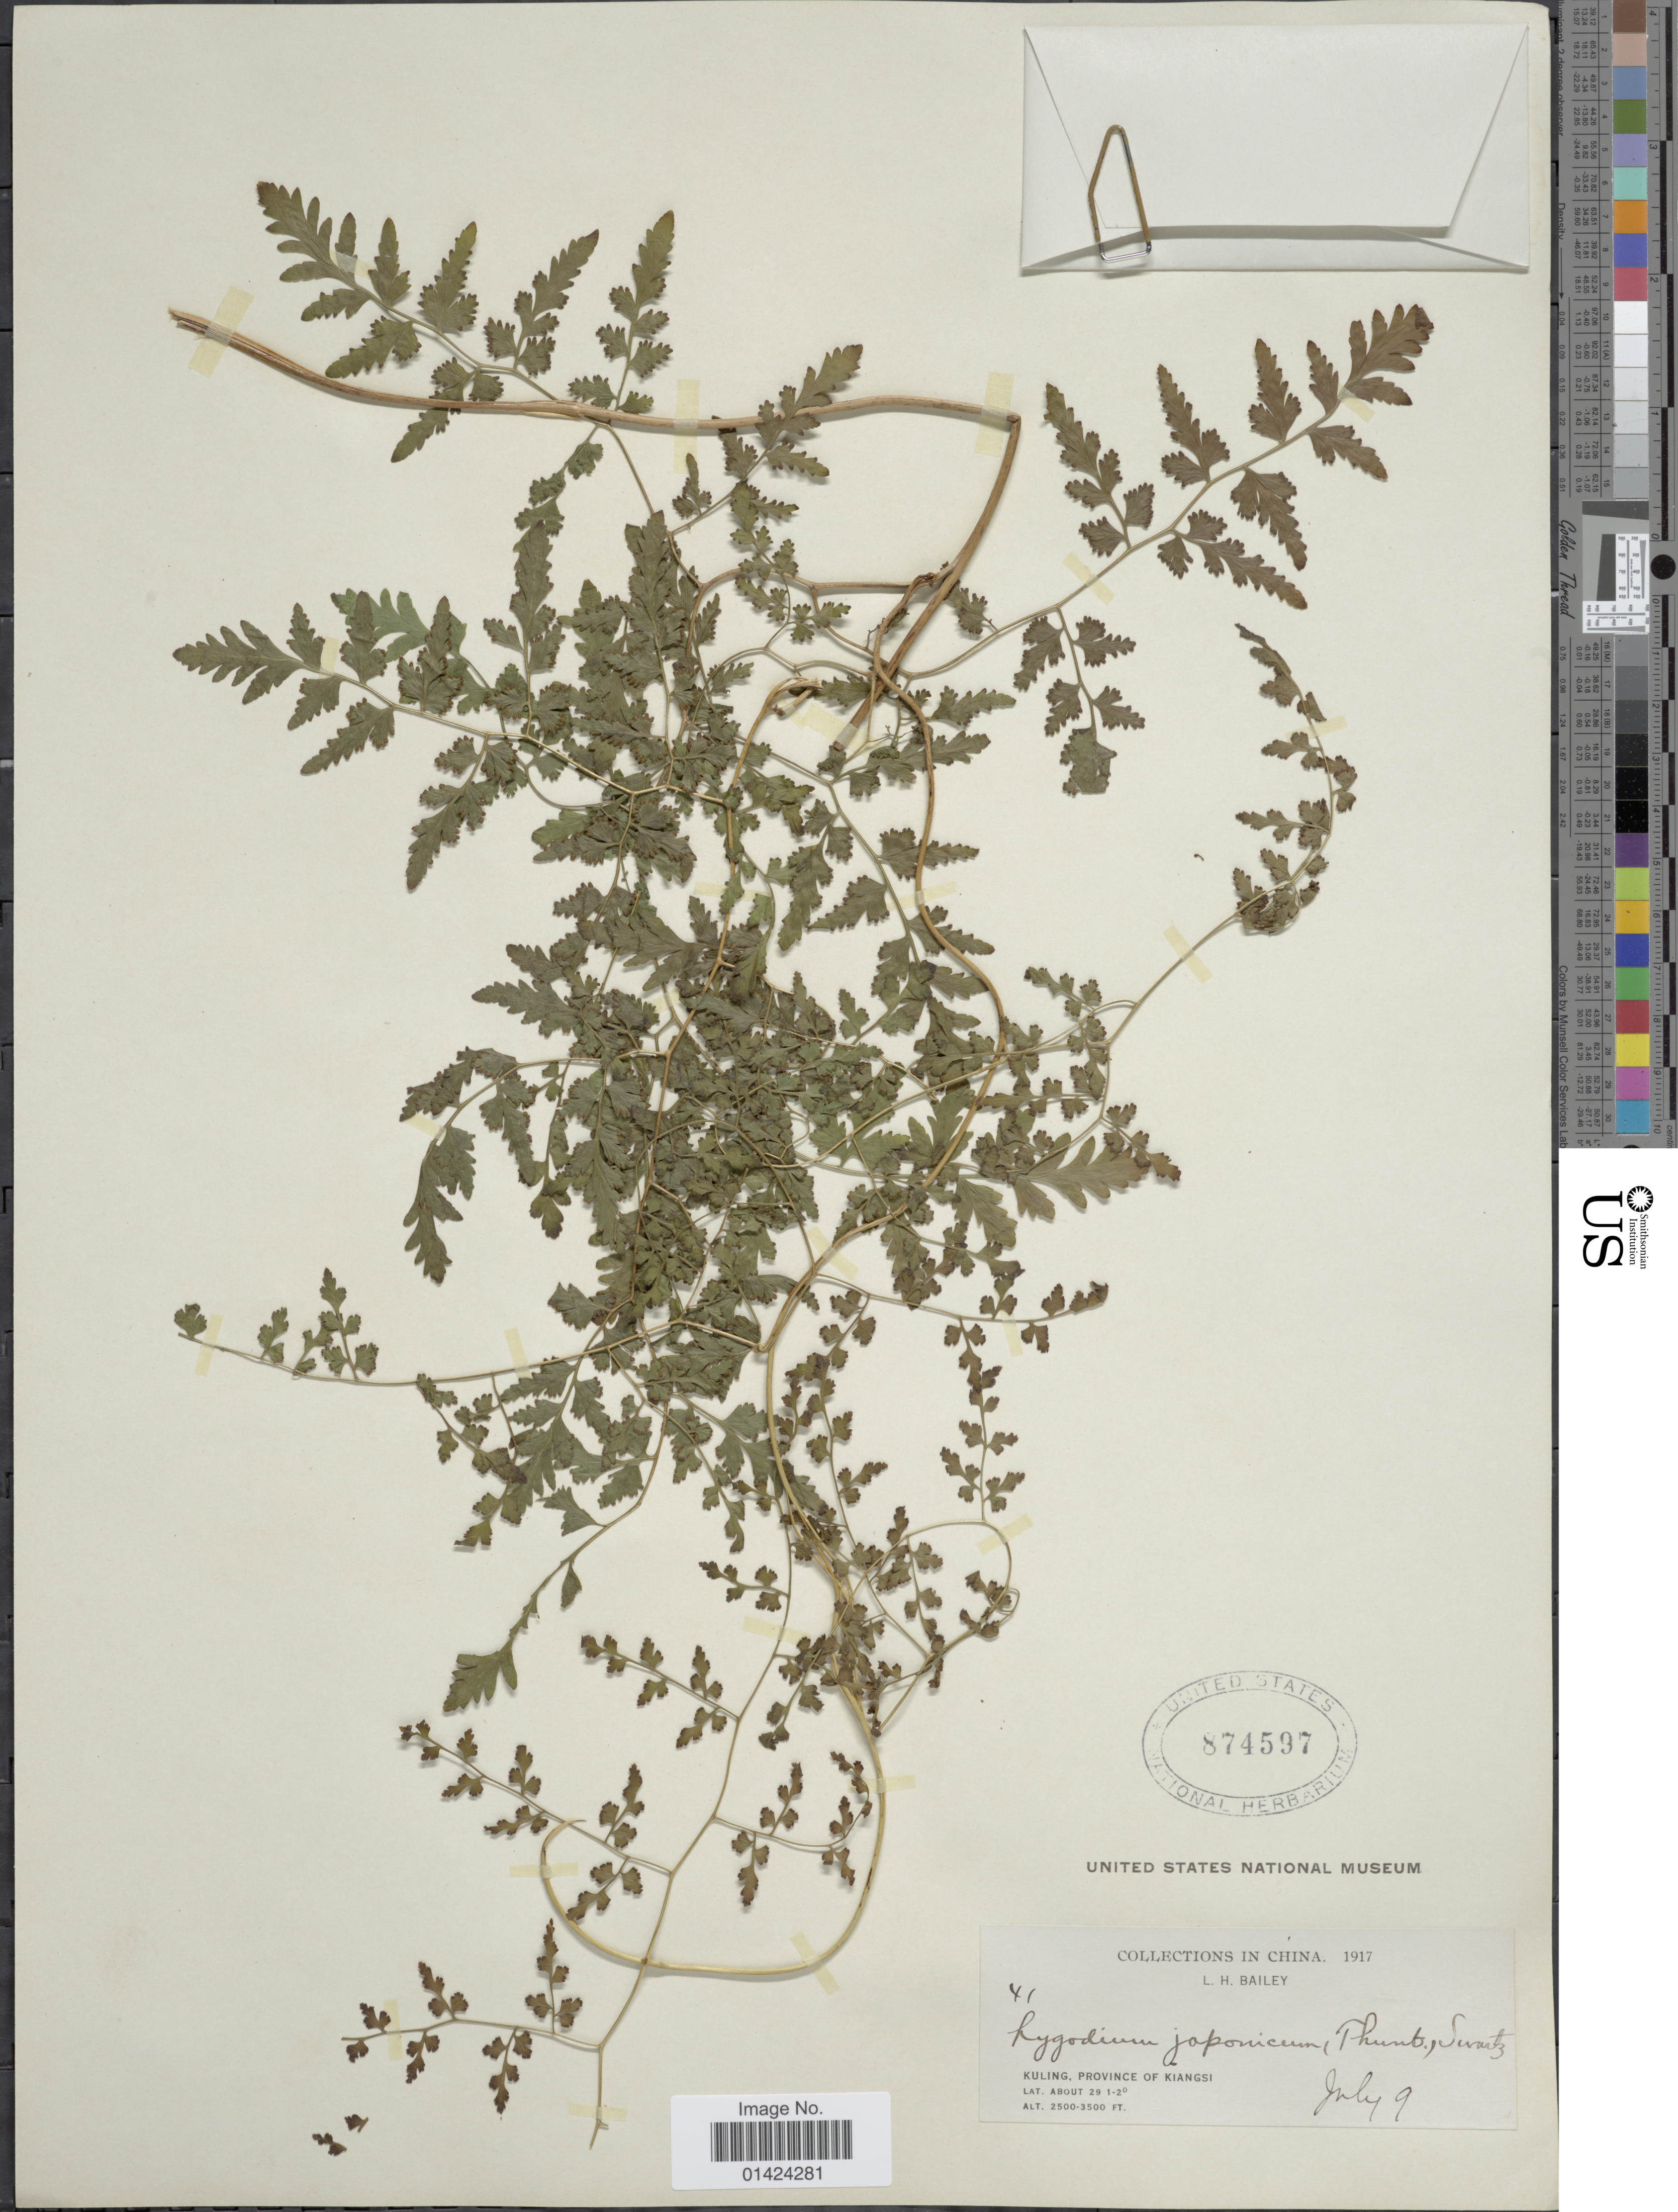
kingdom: Plantae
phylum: Tracheophyta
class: Polypodiopsida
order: Schizaeales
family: Lygodiaceae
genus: Lygodium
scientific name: Lygodium japonicum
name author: (Thunb.) Sw.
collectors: L. H. Bailey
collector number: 41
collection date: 1917-07-09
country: China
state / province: Jiangxi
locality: Kuling, province of Kiangsi.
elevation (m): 762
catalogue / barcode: US 874597